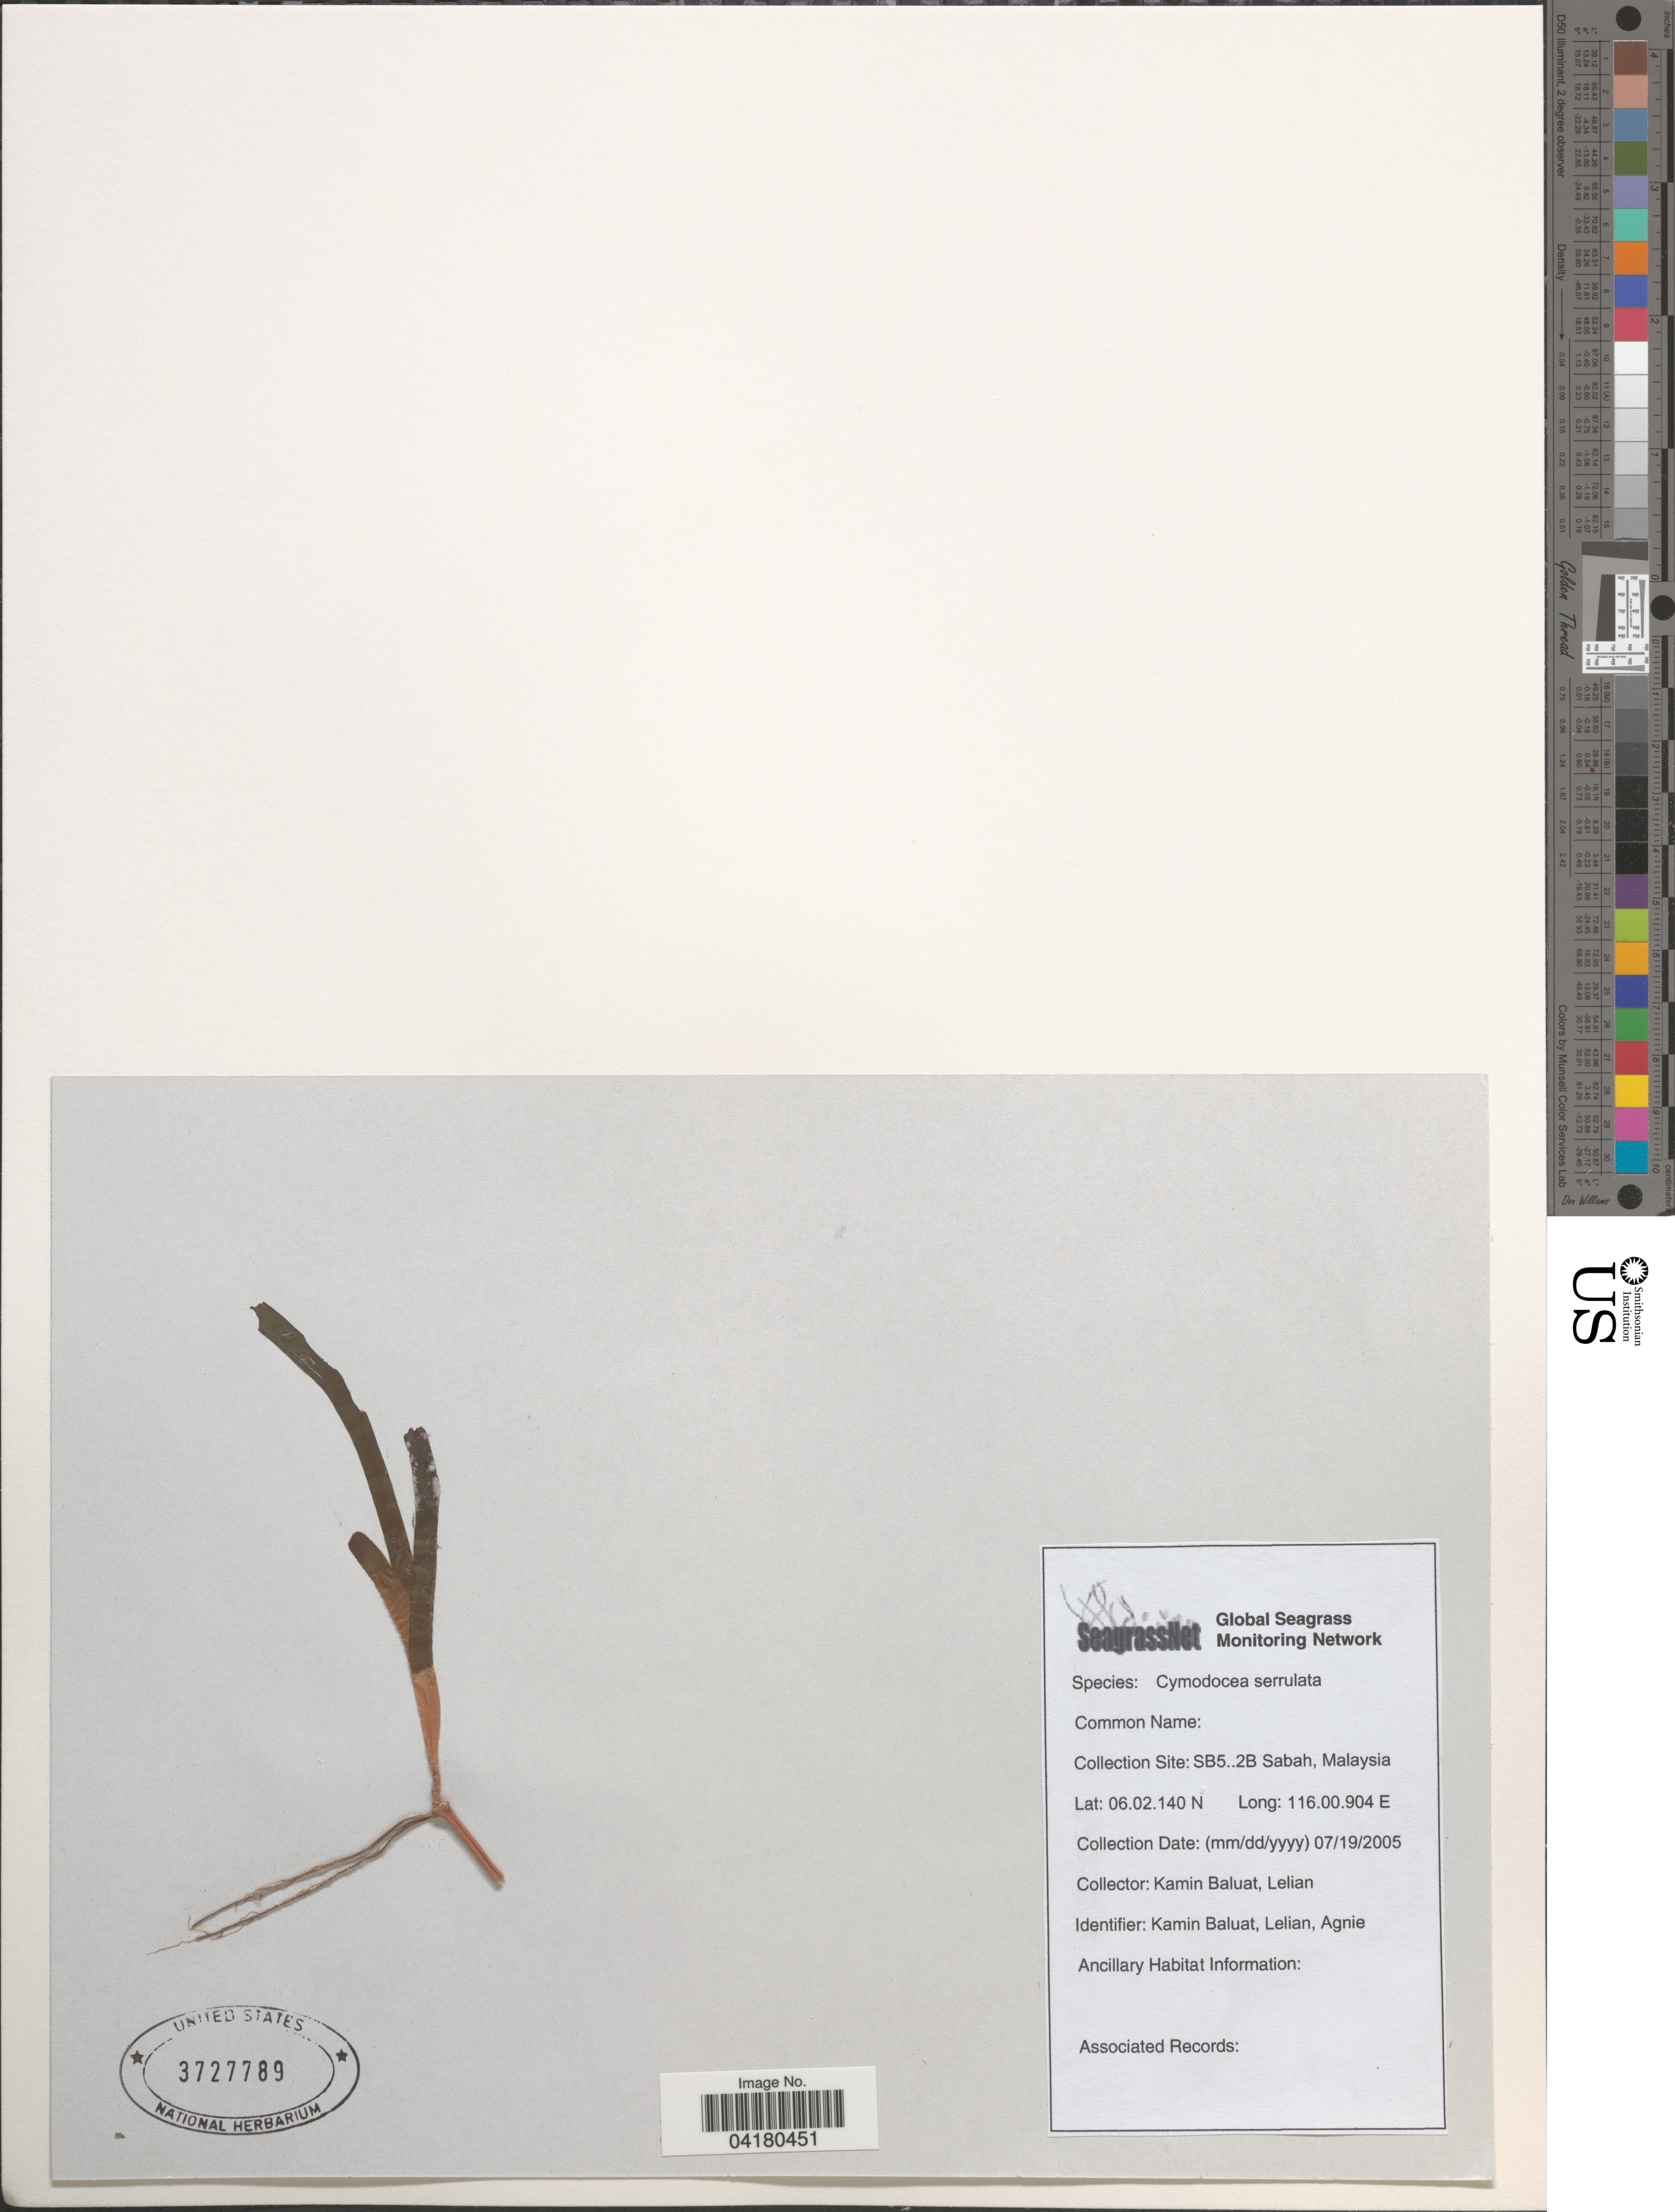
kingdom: Plantae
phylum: Tracheophyta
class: Liliopsida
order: Alismatales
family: Cymodoceaceae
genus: Cymodocea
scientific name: Cymodocea serrulata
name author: (R. Br.) Magnus & Ashers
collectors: K. Baluat & Lelian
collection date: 2005-07-19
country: Malaysia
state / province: Sabah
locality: Collection Site: SB5..2B.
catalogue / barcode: US 3727789